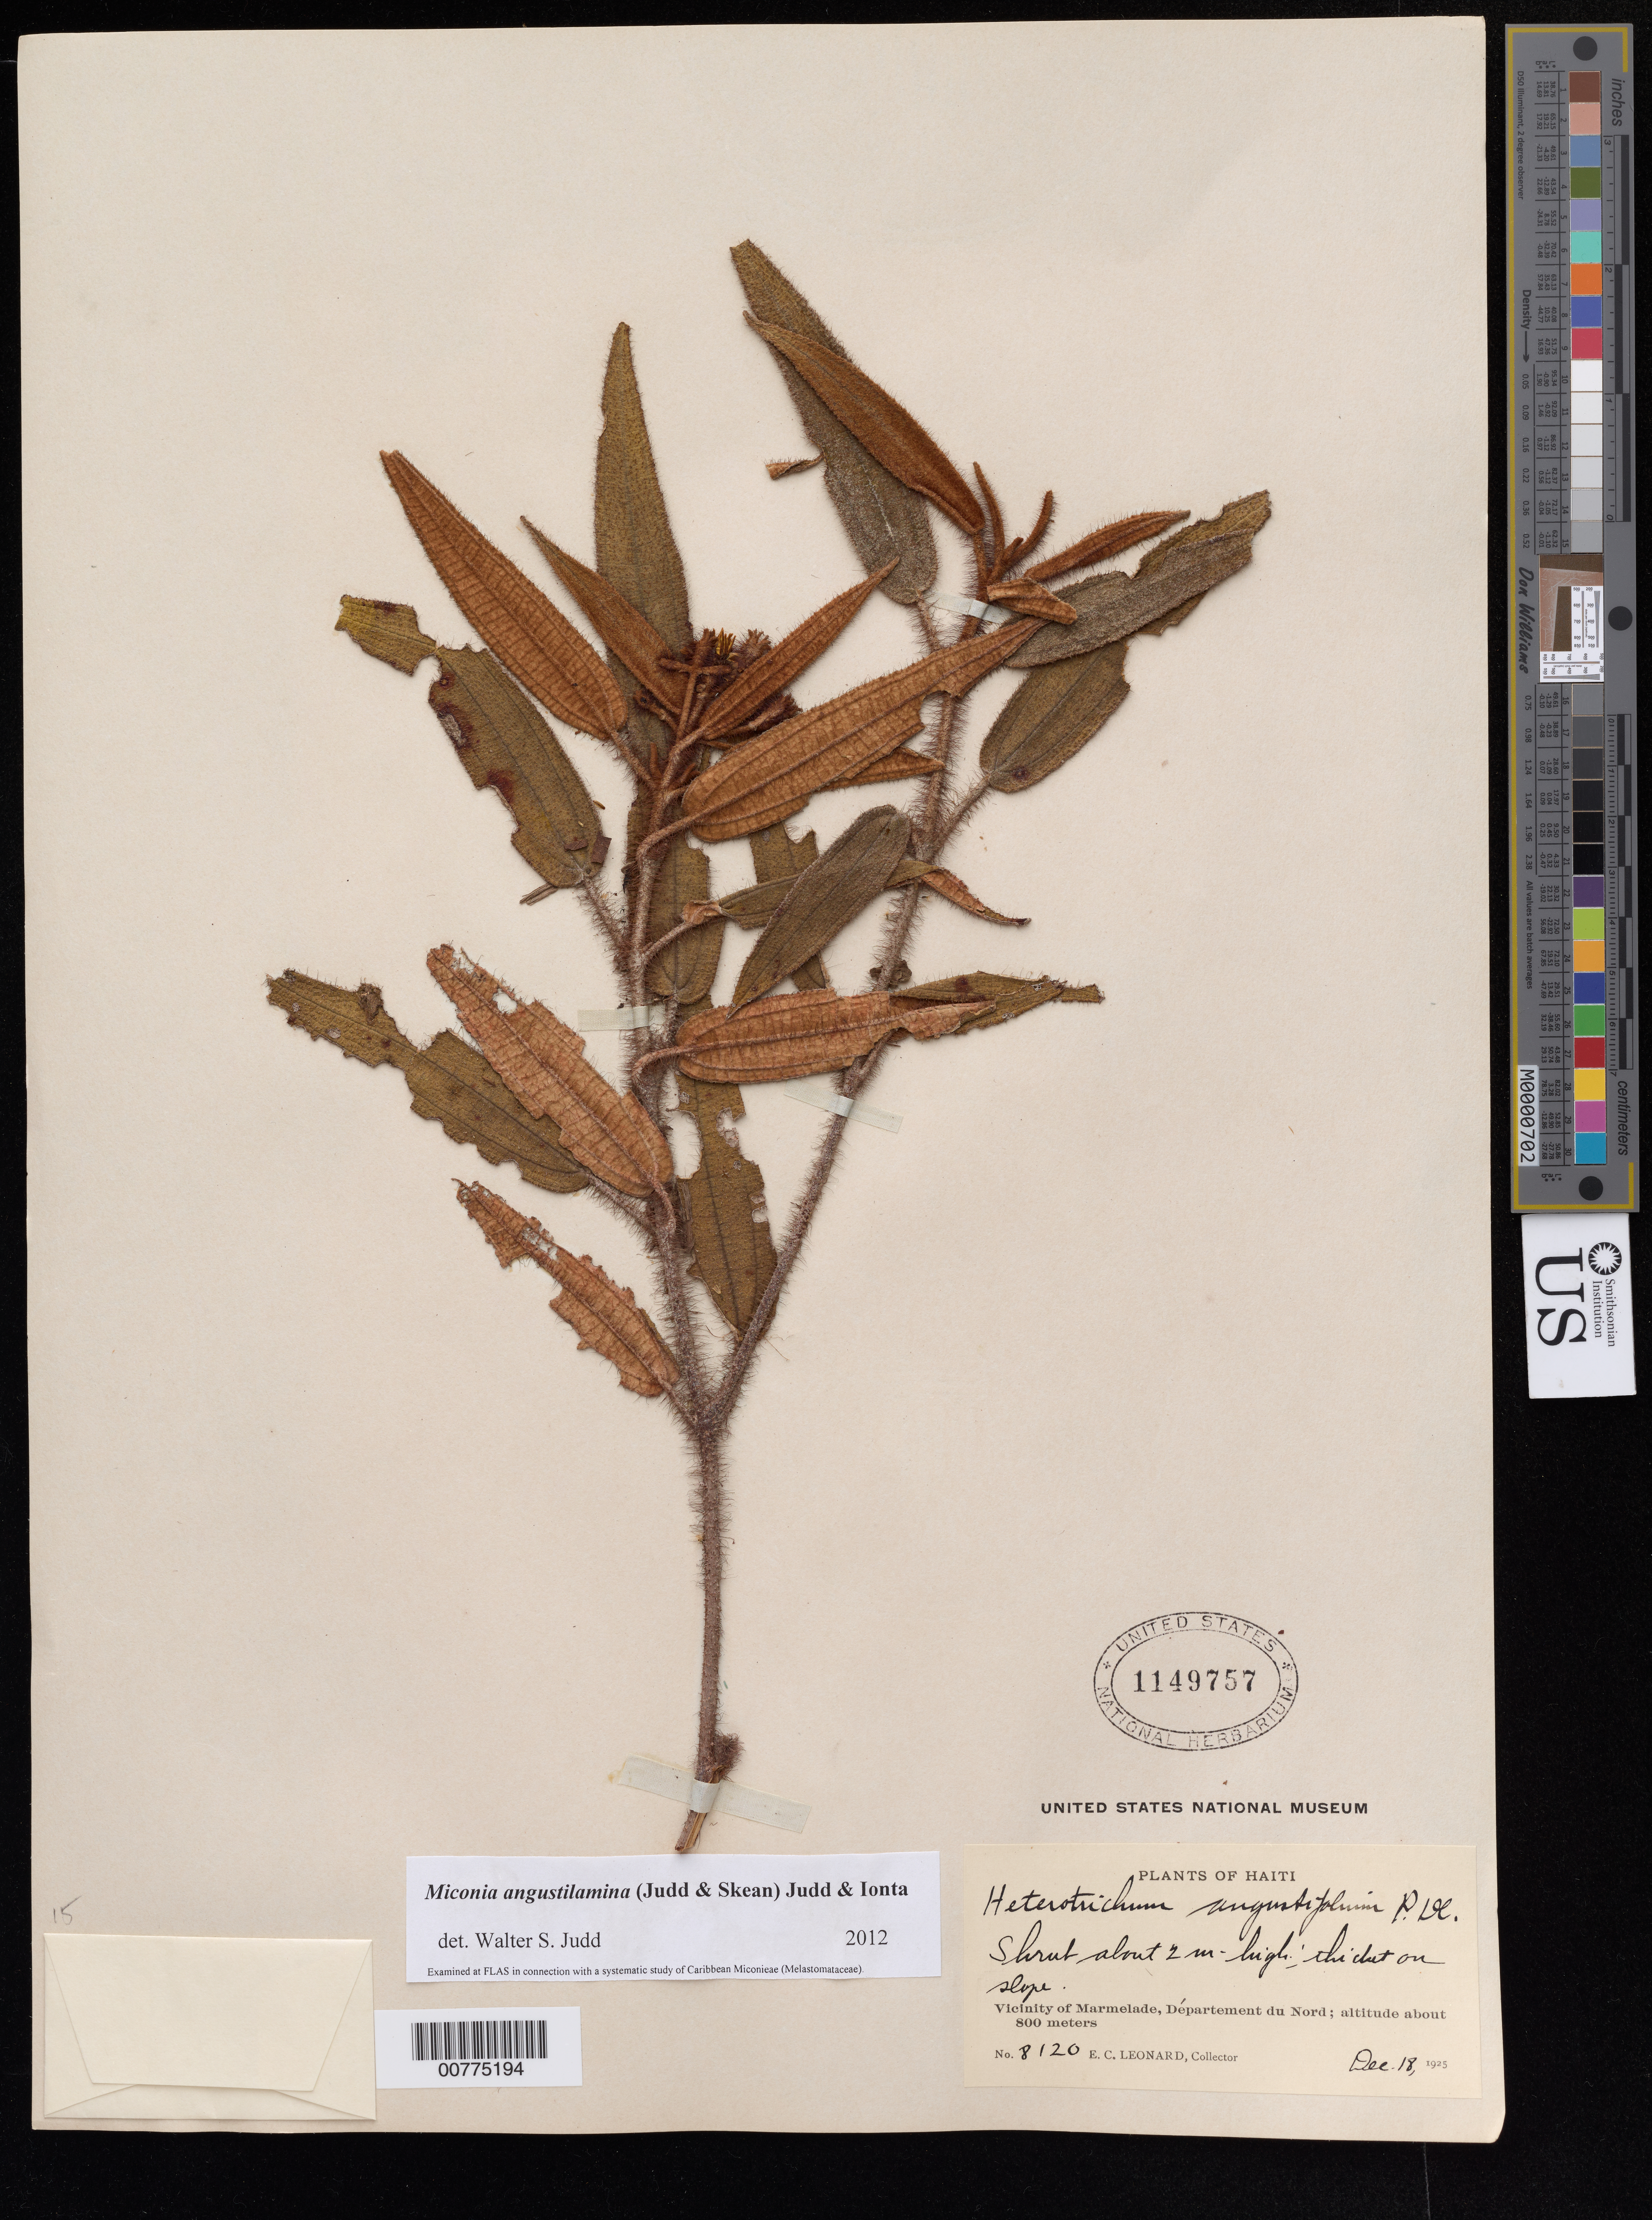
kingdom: Plantae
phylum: Tracheophyta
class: Magnoliopsida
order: Myrtales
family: Melastomataceae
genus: Miconia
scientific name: Miconia angustilamina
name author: (Judd & Skean) Judd & Ionta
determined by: Judd, Walter S.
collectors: E. C. Leonard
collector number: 8120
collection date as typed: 18 Dec 1925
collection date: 1925-12-18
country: Haiti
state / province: Nord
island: Hispaniola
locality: Vicinity of Marmelade.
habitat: Thicket on slope.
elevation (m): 800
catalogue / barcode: US 1149757